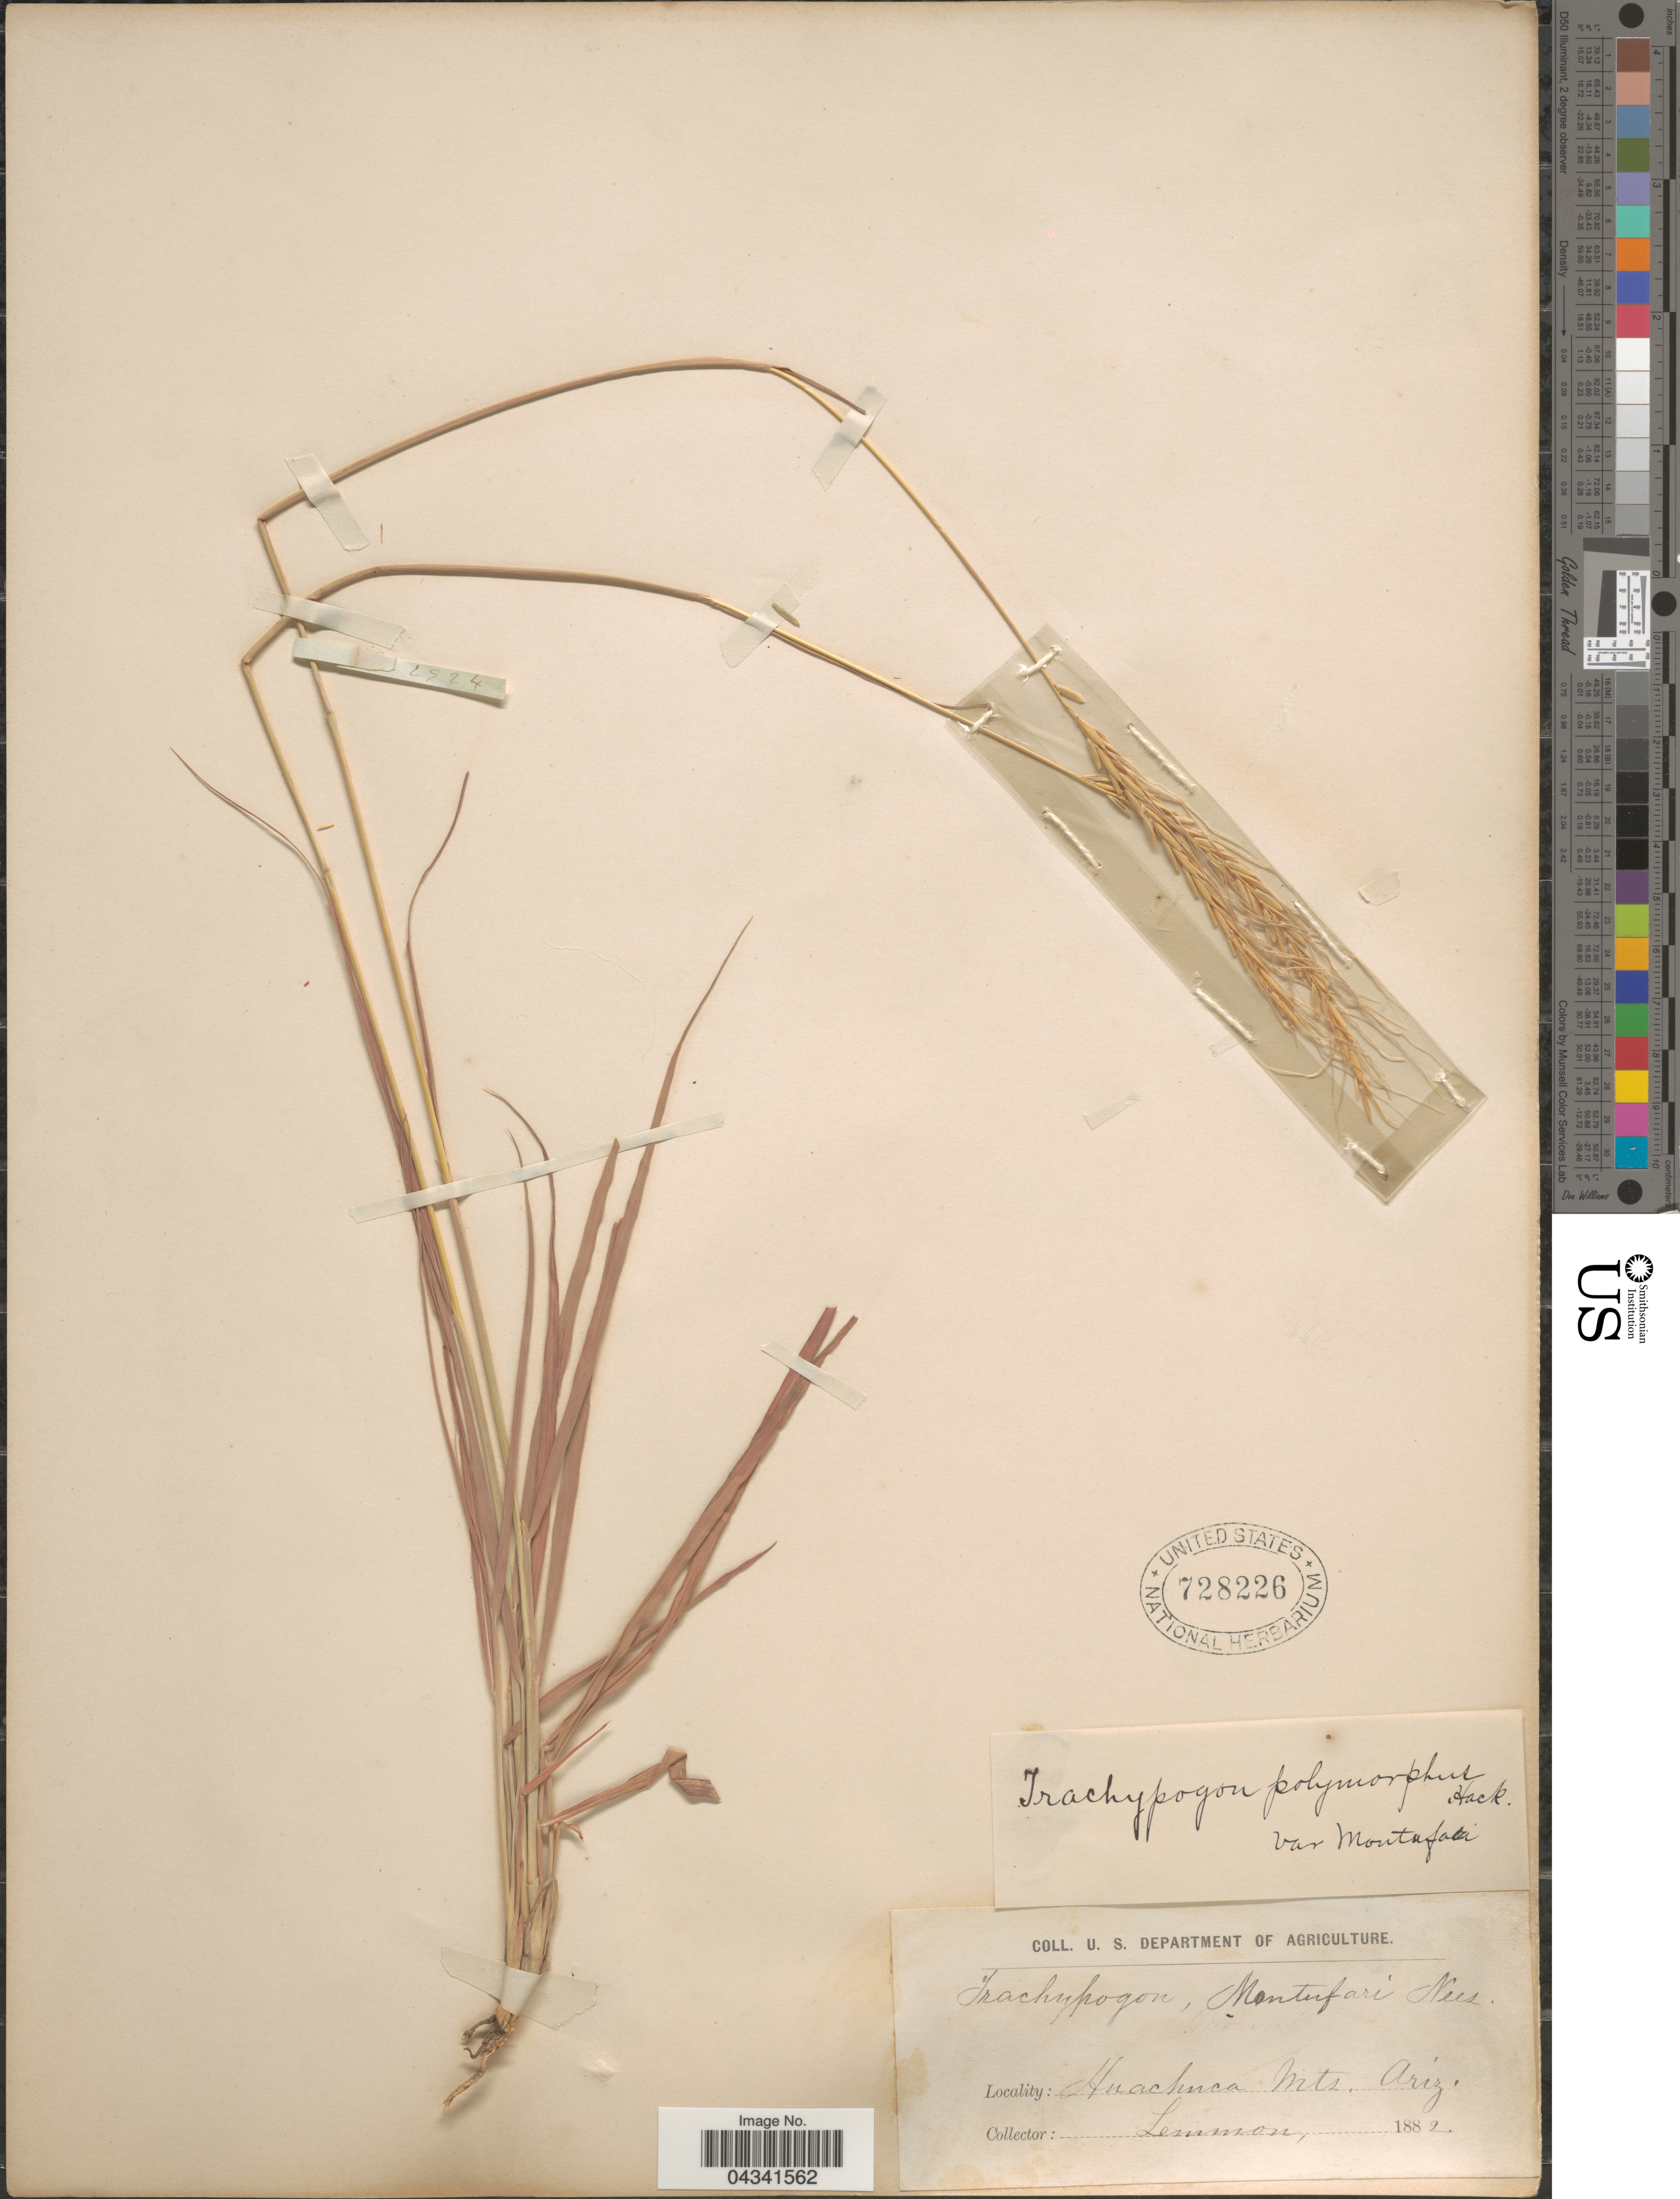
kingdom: Plantae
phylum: Tracheophyta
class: Liliopsida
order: Poales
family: Poaceae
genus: Trachypogon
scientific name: Trachypogon spicatus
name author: (L. f.) Kuntze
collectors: -- Lemmon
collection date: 1882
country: United States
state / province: Arizona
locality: Huachuca Mts.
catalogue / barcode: US 728226